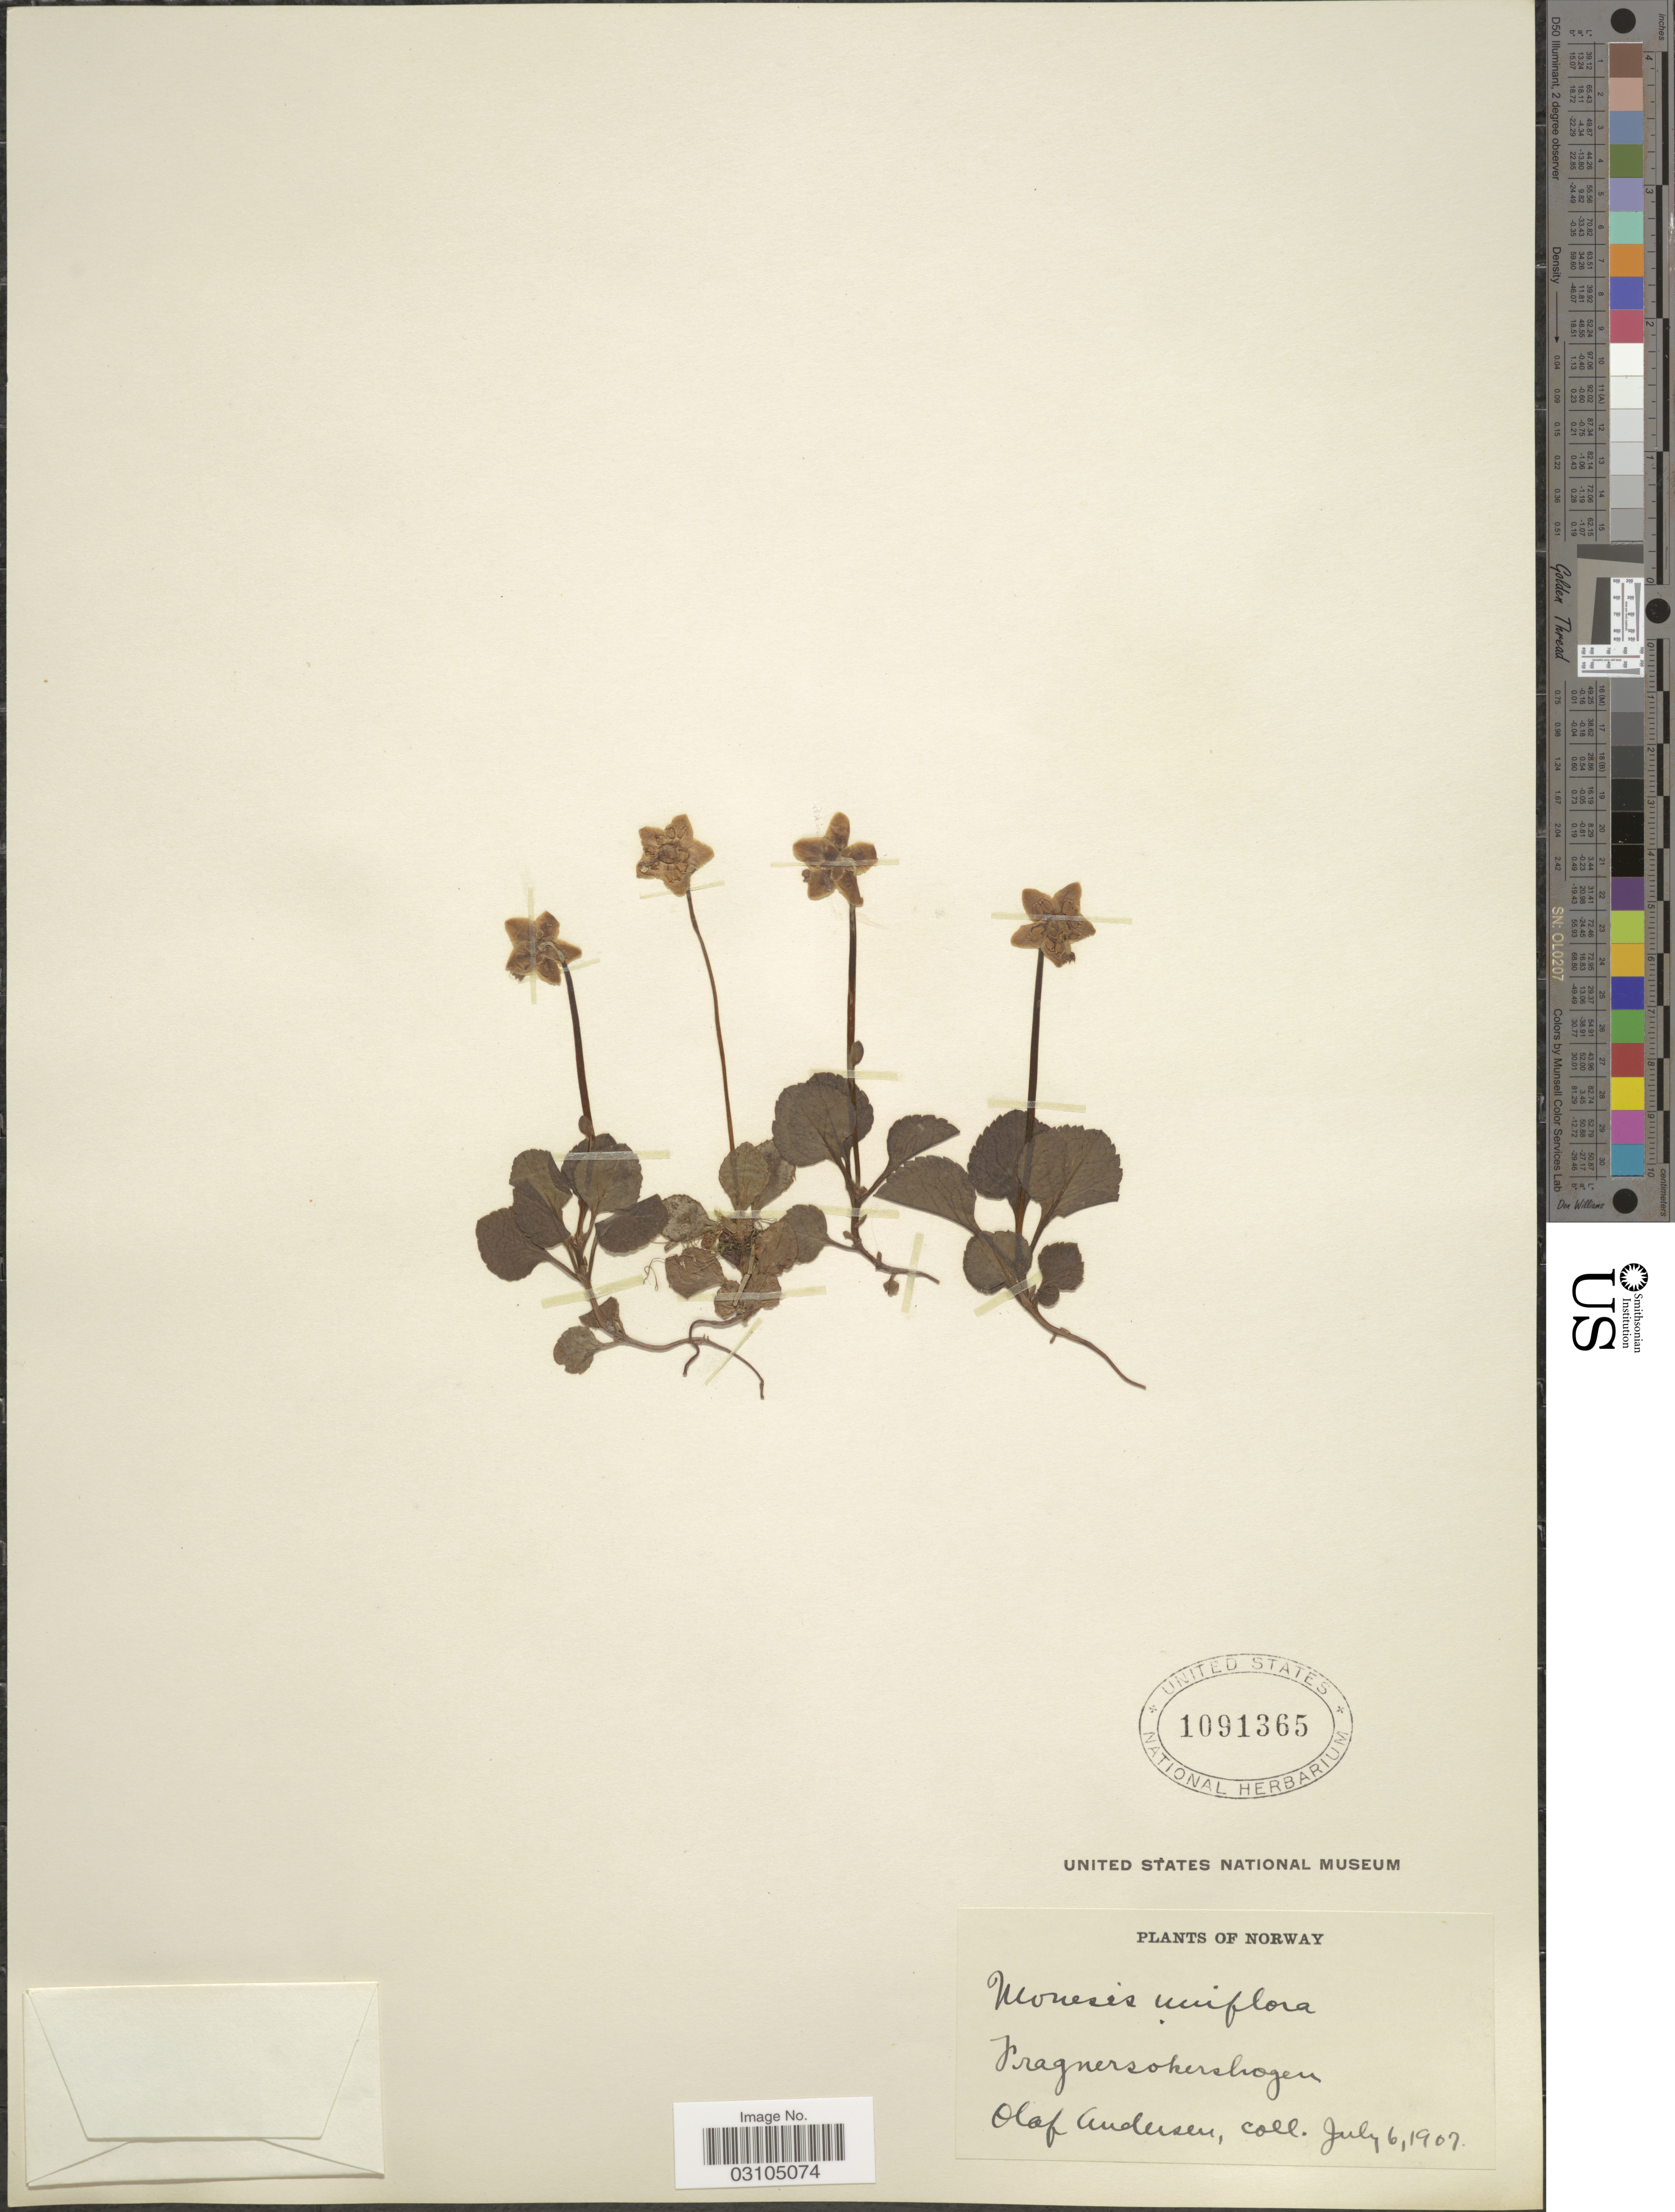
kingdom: Plantae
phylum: Tracheophyta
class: Magnoliopsida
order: Ericales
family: Ericaceae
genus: Moneses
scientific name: Moneses uniflora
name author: (L.) A. Gray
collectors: O. Andersen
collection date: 1907-07-06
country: Norway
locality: Fragnersokershogen.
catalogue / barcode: US 1091365